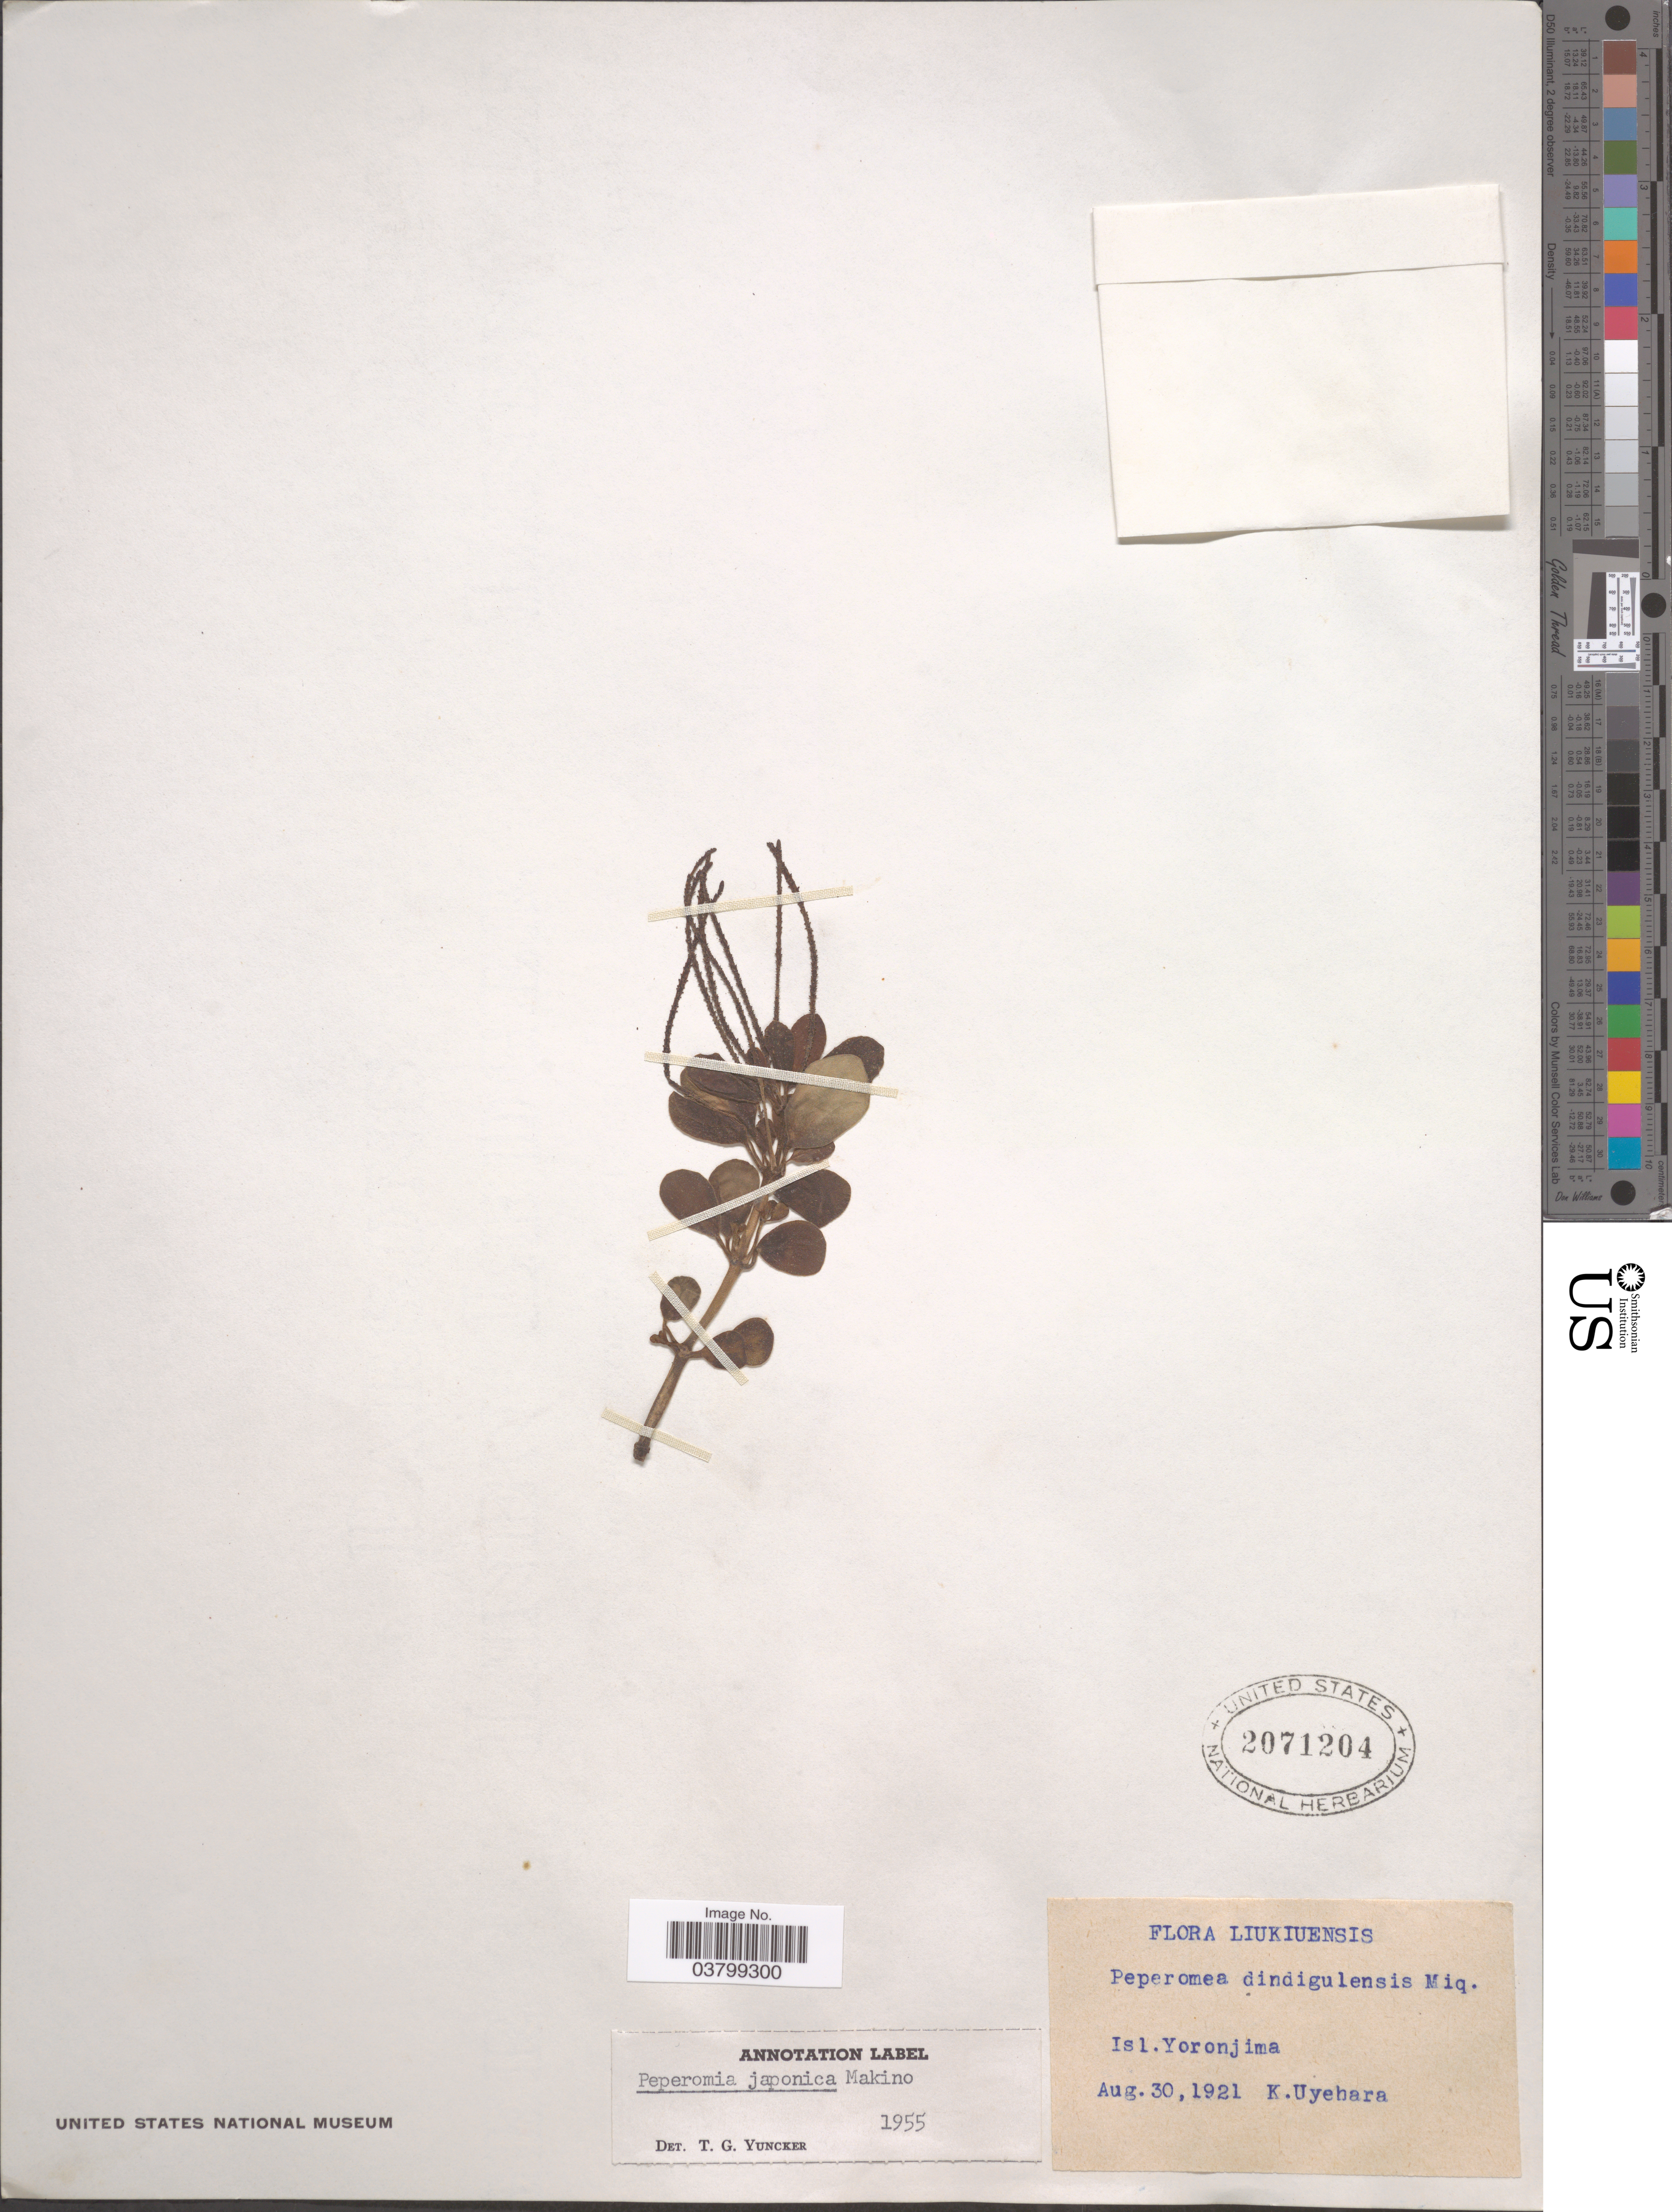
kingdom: Plantae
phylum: Tracheophyta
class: Magnoliopsida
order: Piperales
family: Piperaceae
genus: Peperomia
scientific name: Peperomia japonica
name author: Makino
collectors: K. Uyehara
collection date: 1921-08-30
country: Japan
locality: Liukiuensis. Isl. Yoronjima.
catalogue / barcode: US 2071204